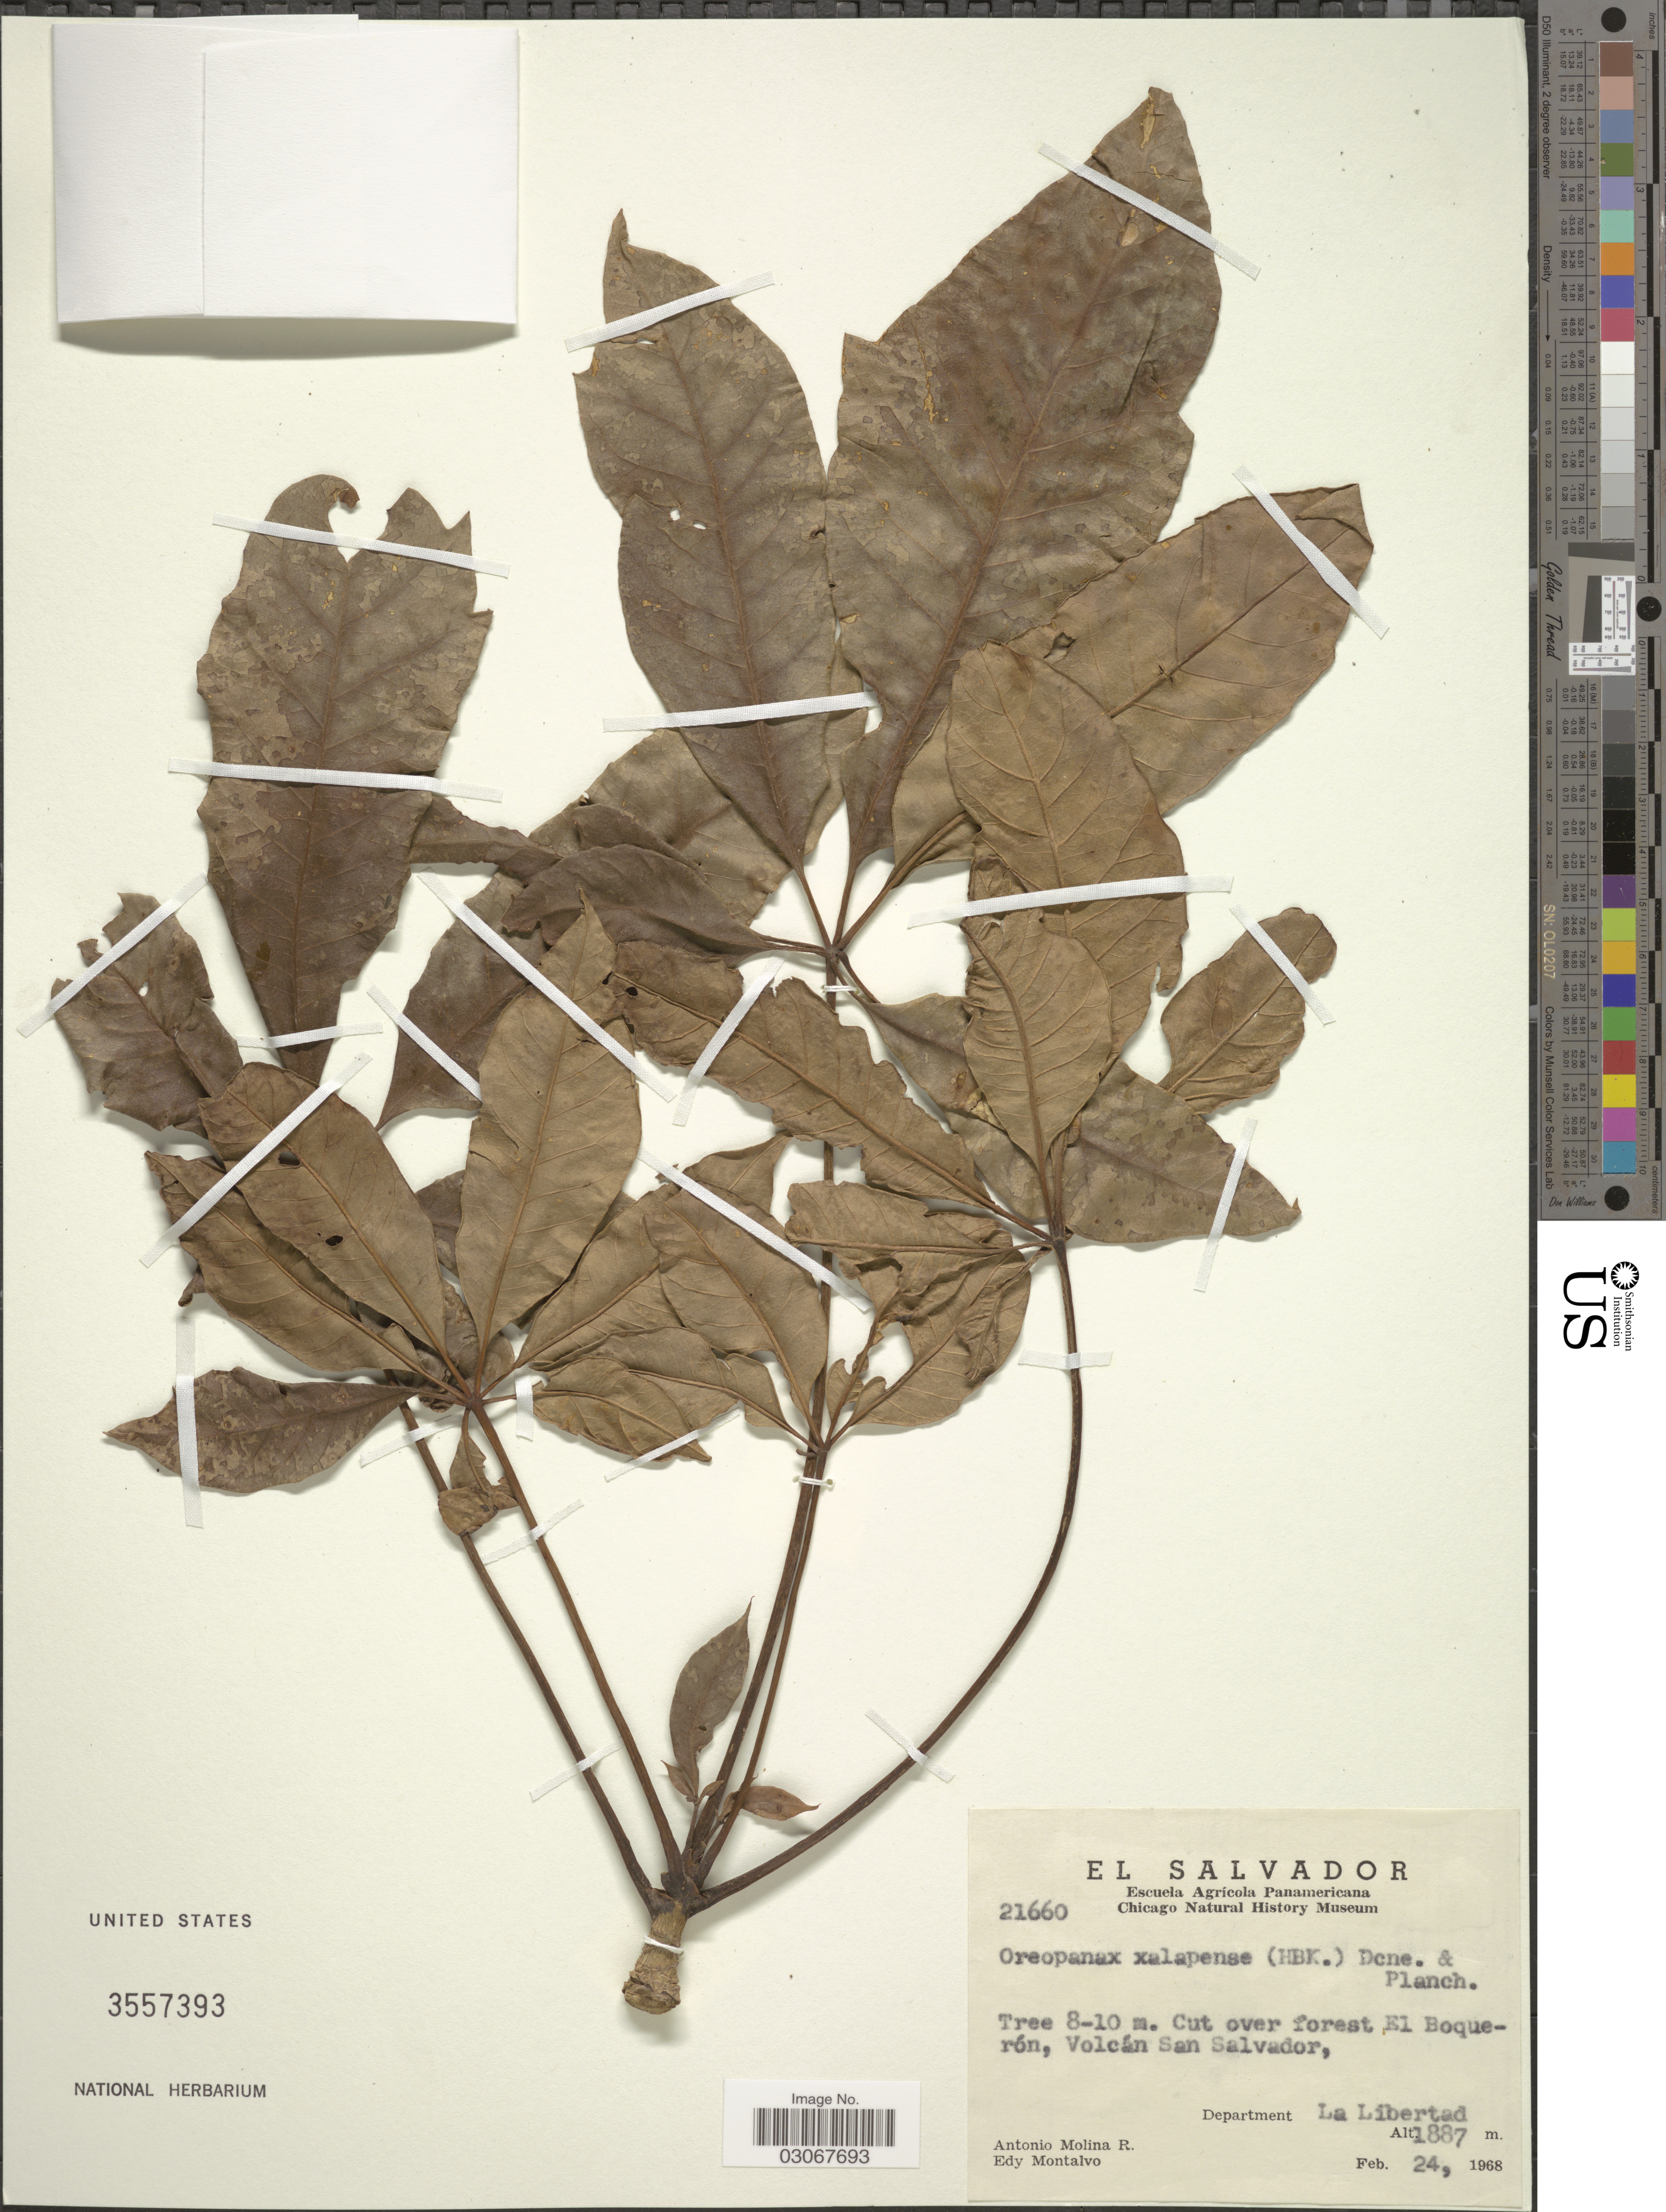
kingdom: Plantae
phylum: Tracheophyta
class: Magnoliopsida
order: Apiales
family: Araliaceae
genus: Oreopanax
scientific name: Oreopanax xalapensis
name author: (Kunth) Decne. & Planch.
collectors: A. Molina R. & E. A. Montalvo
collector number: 21660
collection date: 1968-02-24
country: El Salvador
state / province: La Libertad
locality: El Boquerón, Volcán San Salvador, Department La Libertad.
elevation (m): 1887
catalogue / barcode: US 3557393